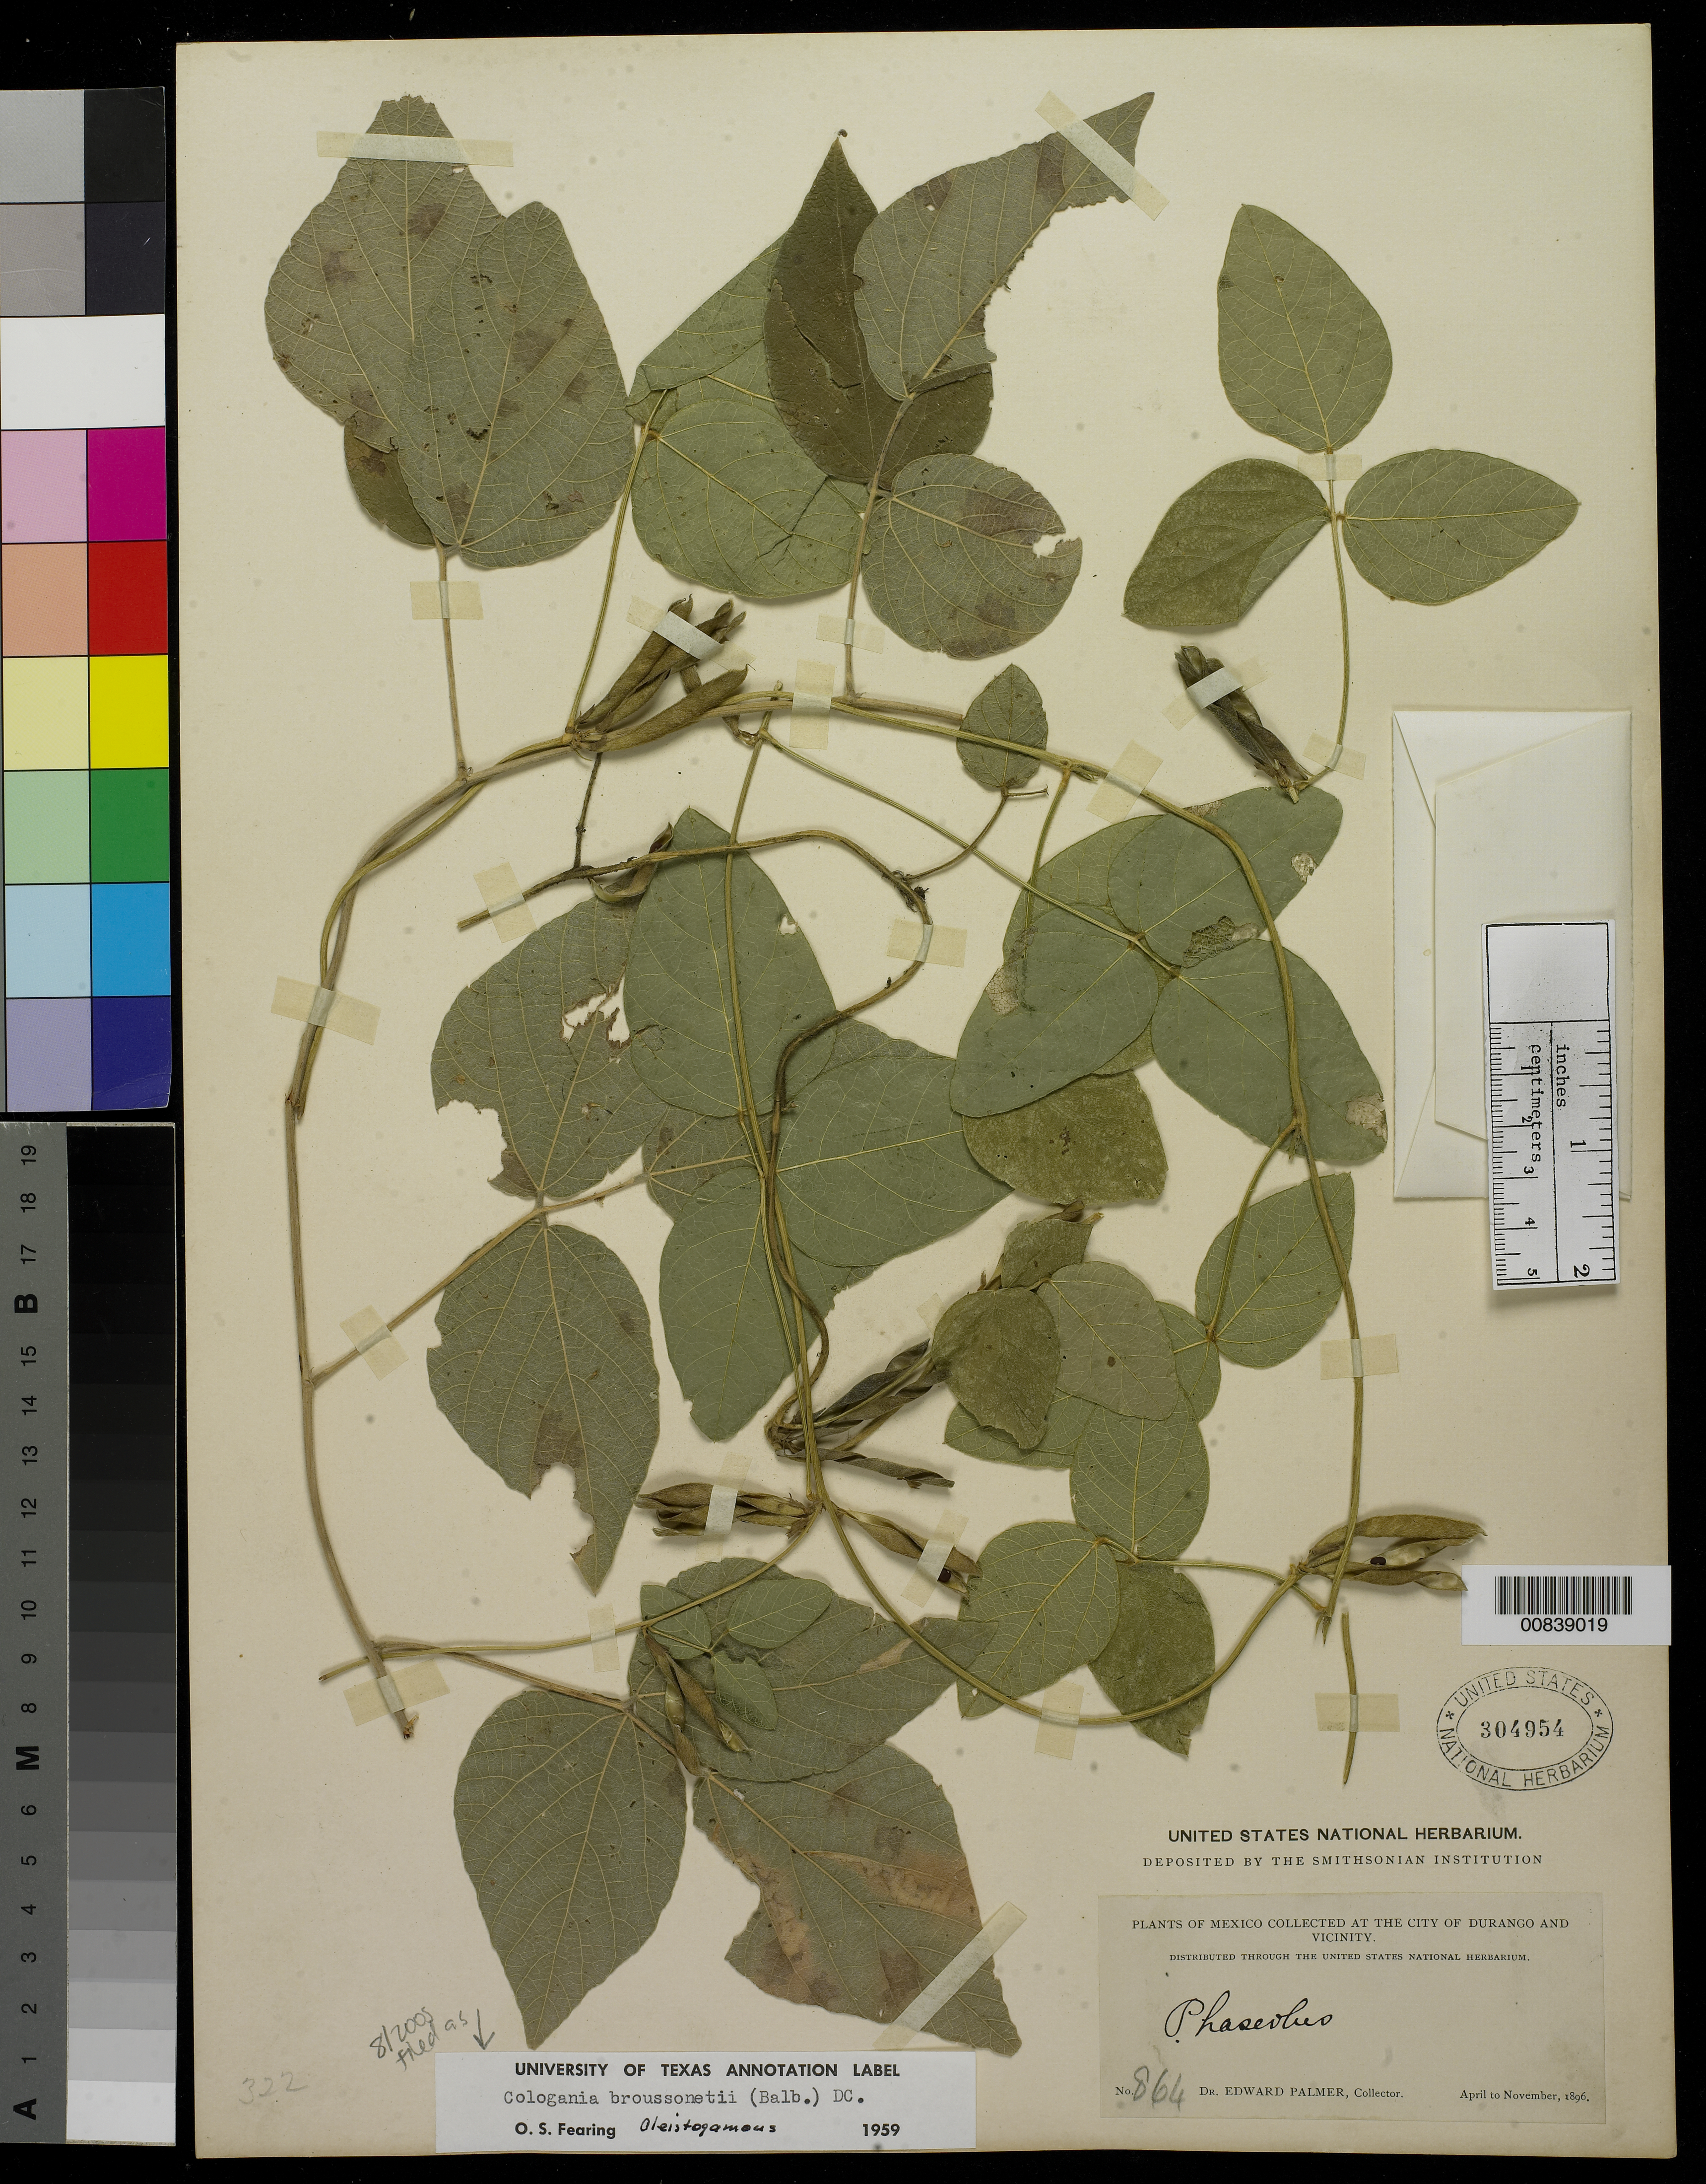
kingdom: Plantae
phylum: Tracheophyta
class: Magnoliopsida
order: Fabales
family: Fabaceae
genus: Cologania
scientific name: Cologania broussonetii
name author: (Balb.) DC.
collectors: E. Palmer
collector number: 864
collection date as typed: Apr 1896 to -- Nov 1896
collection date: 1896-04/1896-11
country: Mexico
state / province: Durango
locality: City of Durango and vicinity.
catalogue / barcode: US 304954